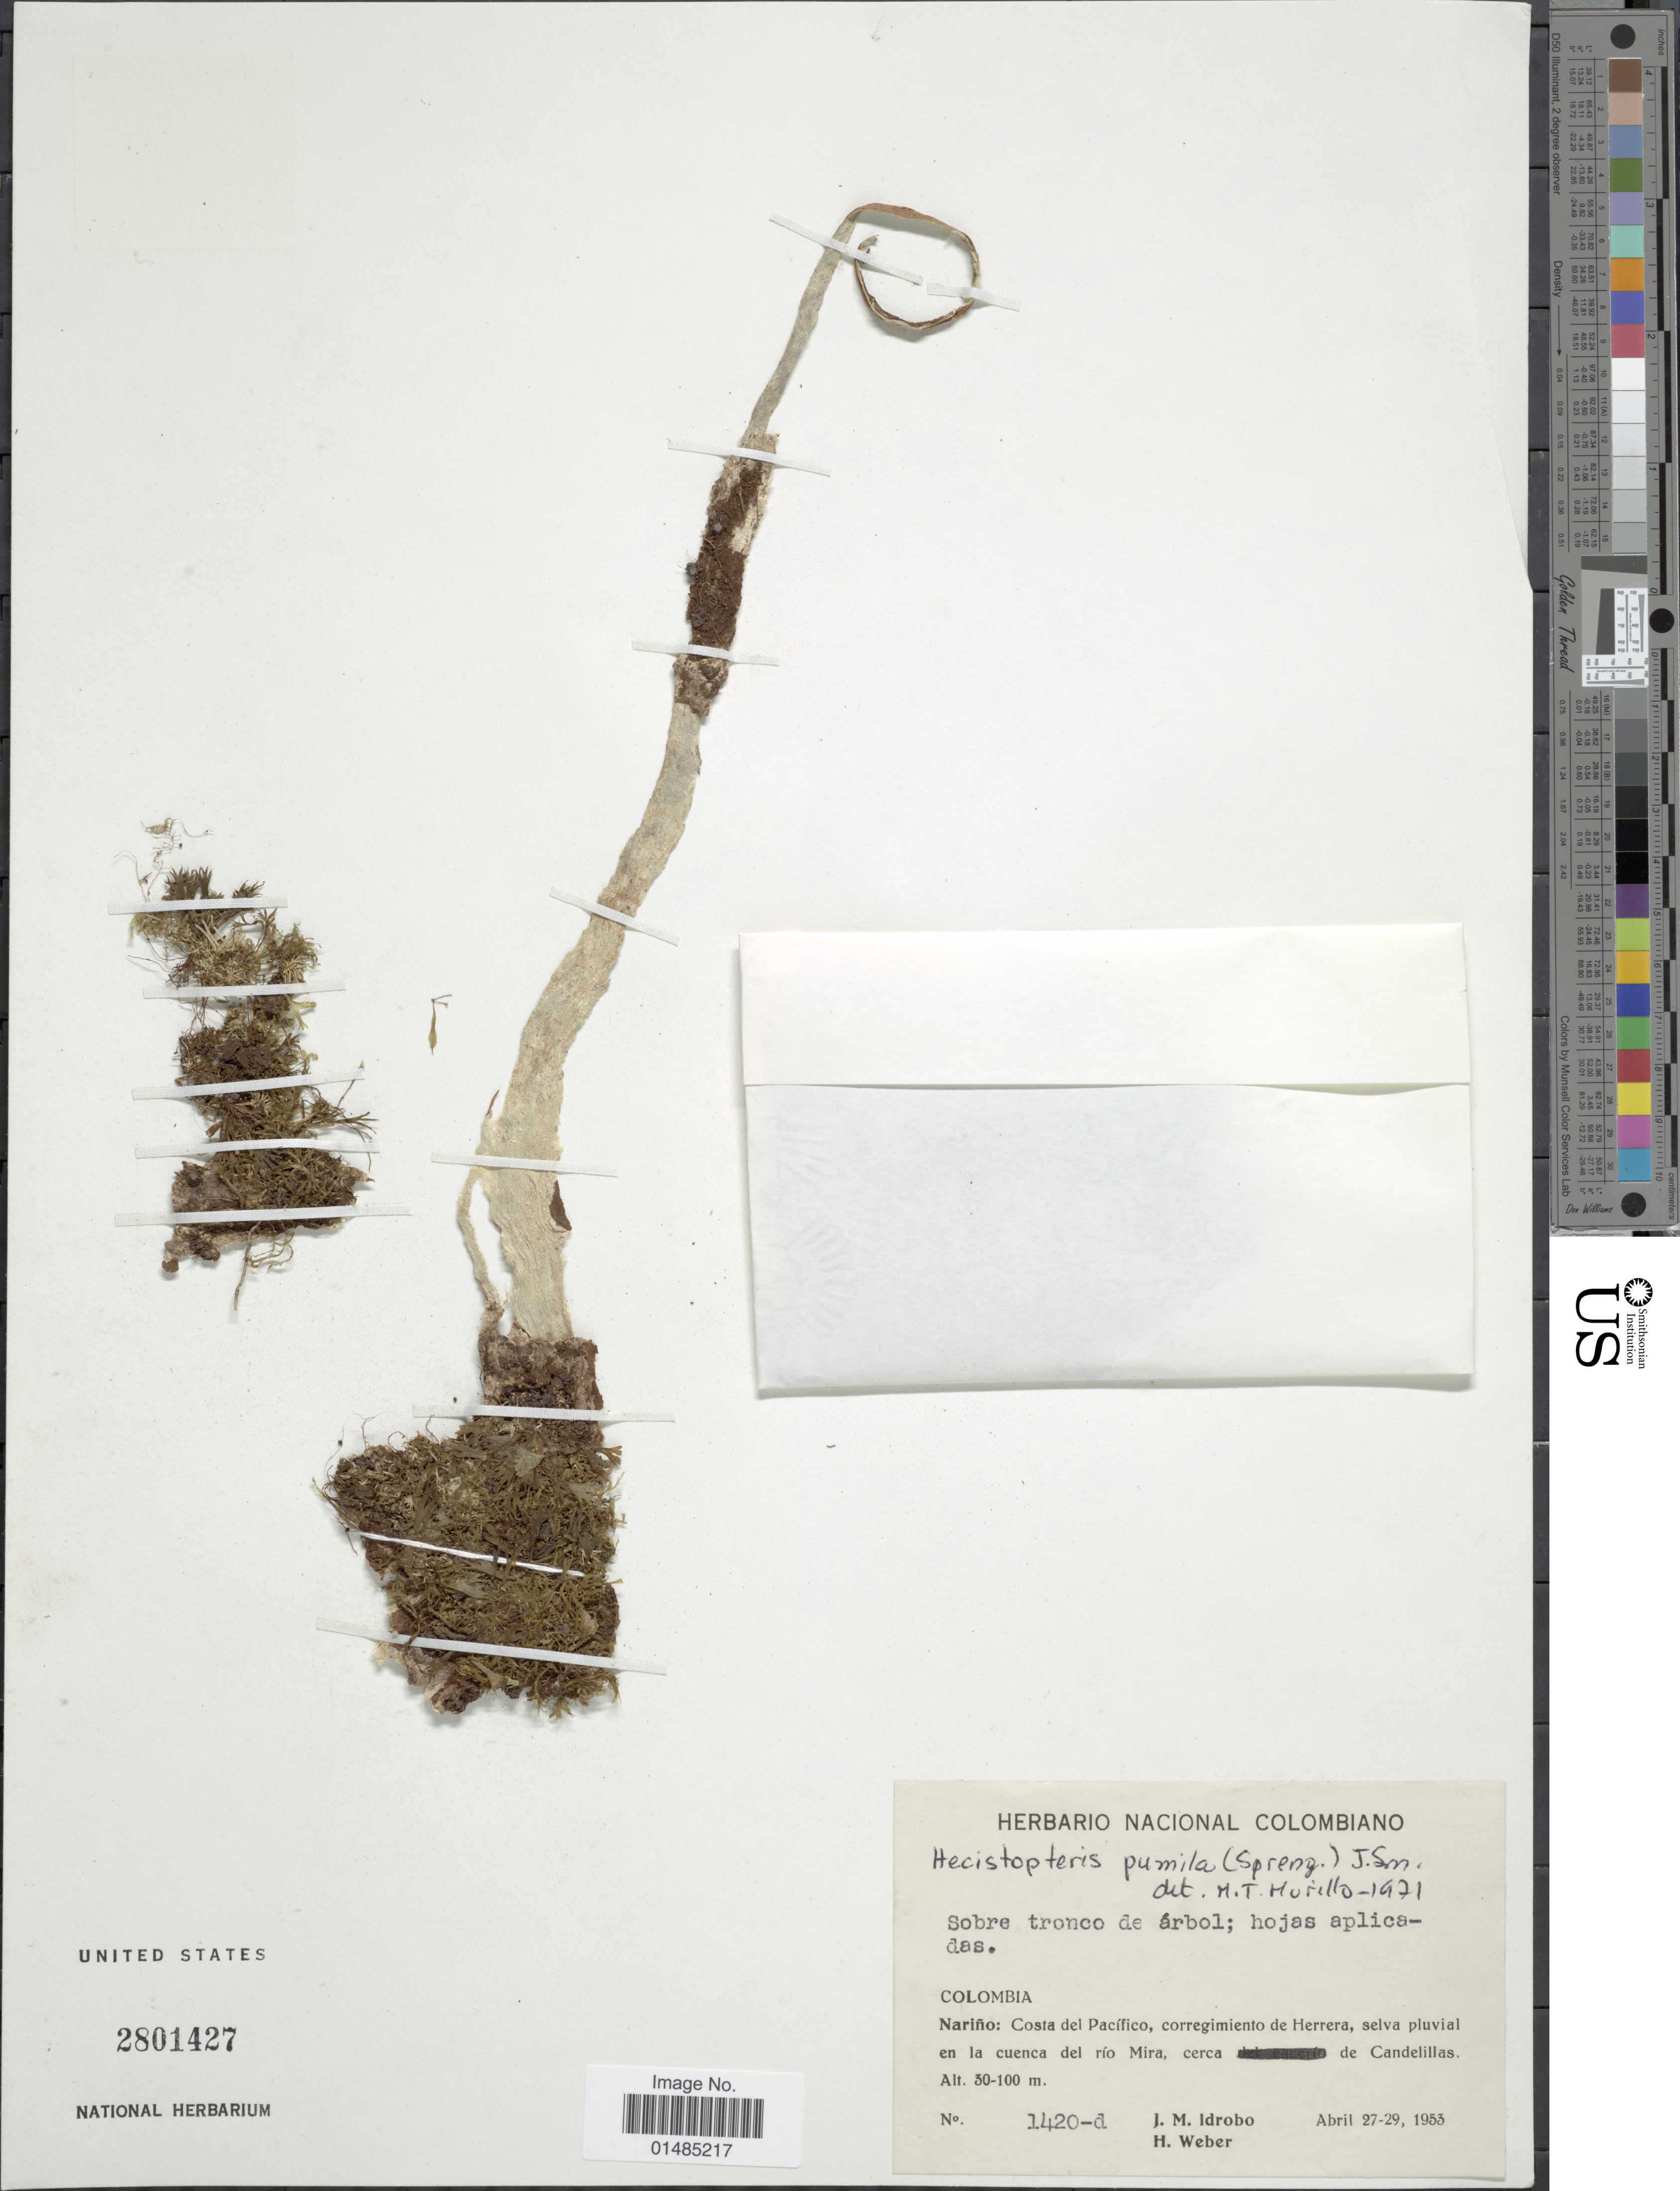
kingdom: Plantae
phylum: Tracheophyta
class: Polypodiopsida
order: Polypodiales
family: Pteridaceae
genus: Hecistopteris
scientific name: Hecistopteris pumila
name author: Christ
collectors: J. M. Idrobo & H. Weber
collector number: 1420-d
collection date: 1953-04-27/1953-04-29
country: Colombia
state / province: Nariño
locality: Nariño: Costa del Pacífico, corregimiento de Herrera, selva pluvial en la cuenca del río MIra, cerca de Candelillas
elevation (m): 30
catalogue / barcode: US 2801427